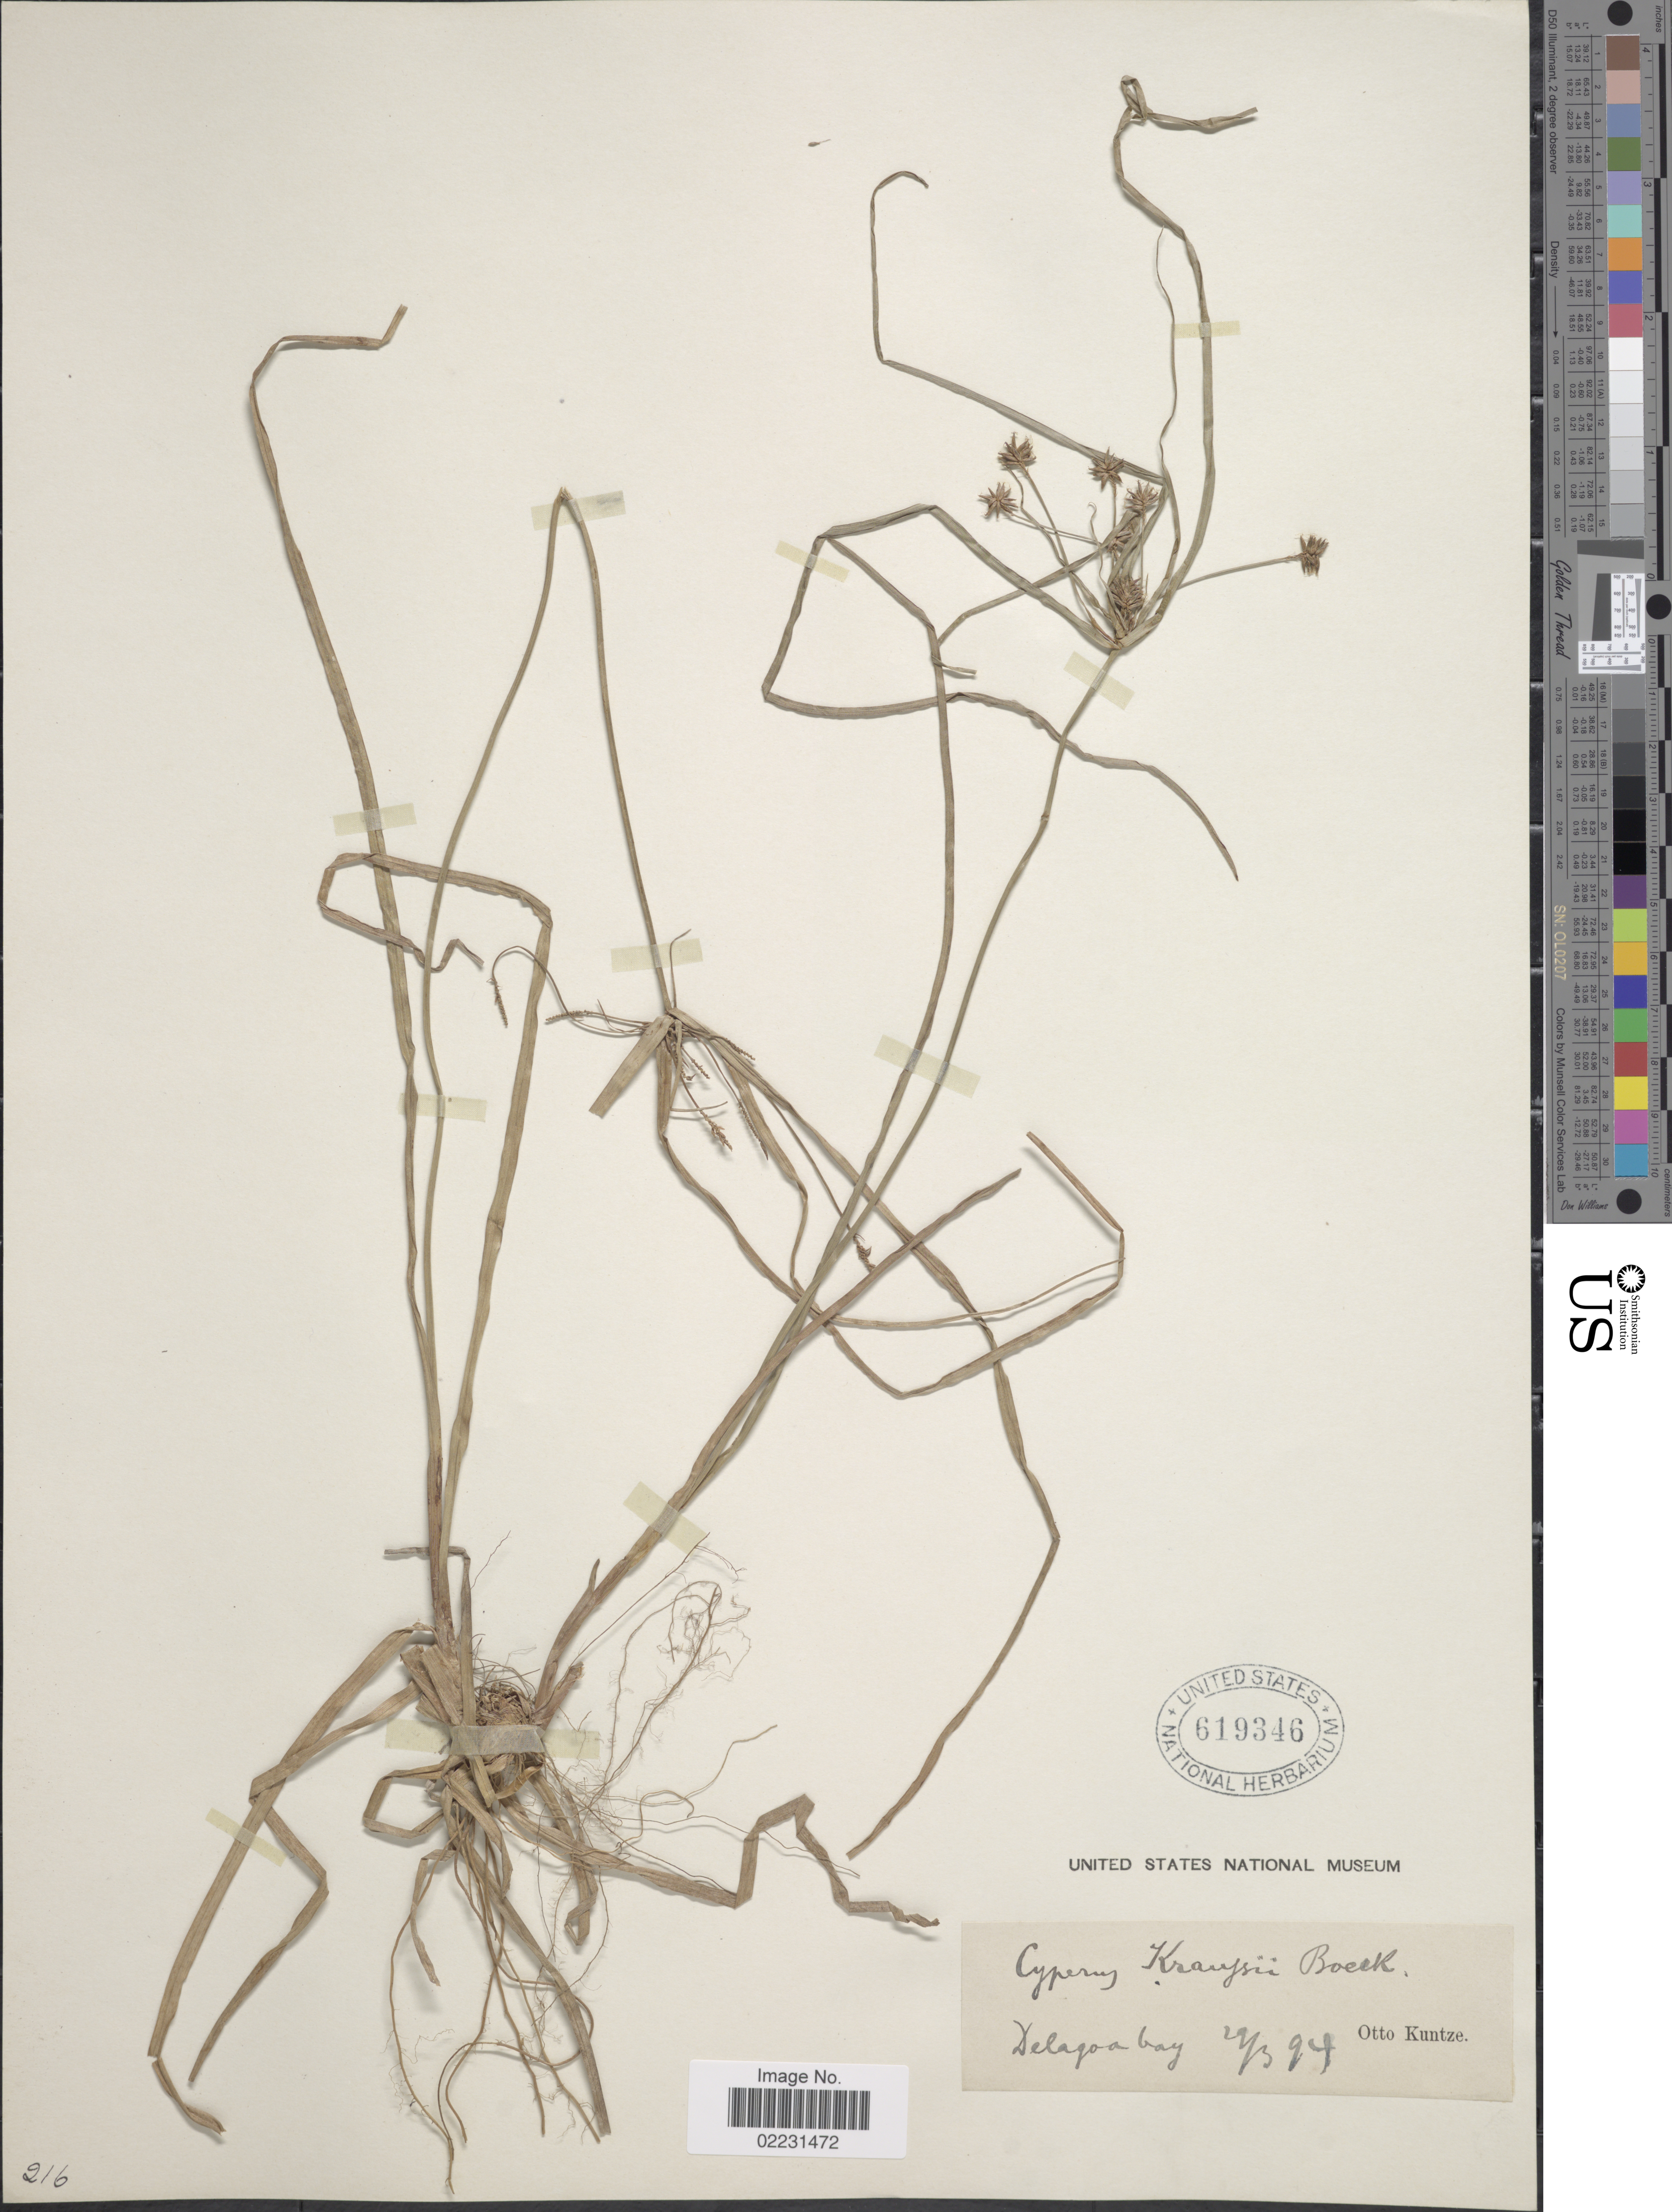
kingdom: Plantae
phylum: Tracheophyta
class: Liliopsida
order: Poales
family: Cyperaceae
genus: Cyperus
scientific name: Cyperus sp.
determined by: Strong, Mark T., (BOT), Smithsonian Institution - National Museum of Natural History (UNITED STATES)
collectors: C.E.O. Kuntze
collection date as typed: Transcribed d/m/y: 29/3/94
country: Mozambique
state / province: Maputo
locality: Delagoa bay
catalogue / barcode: US 619346